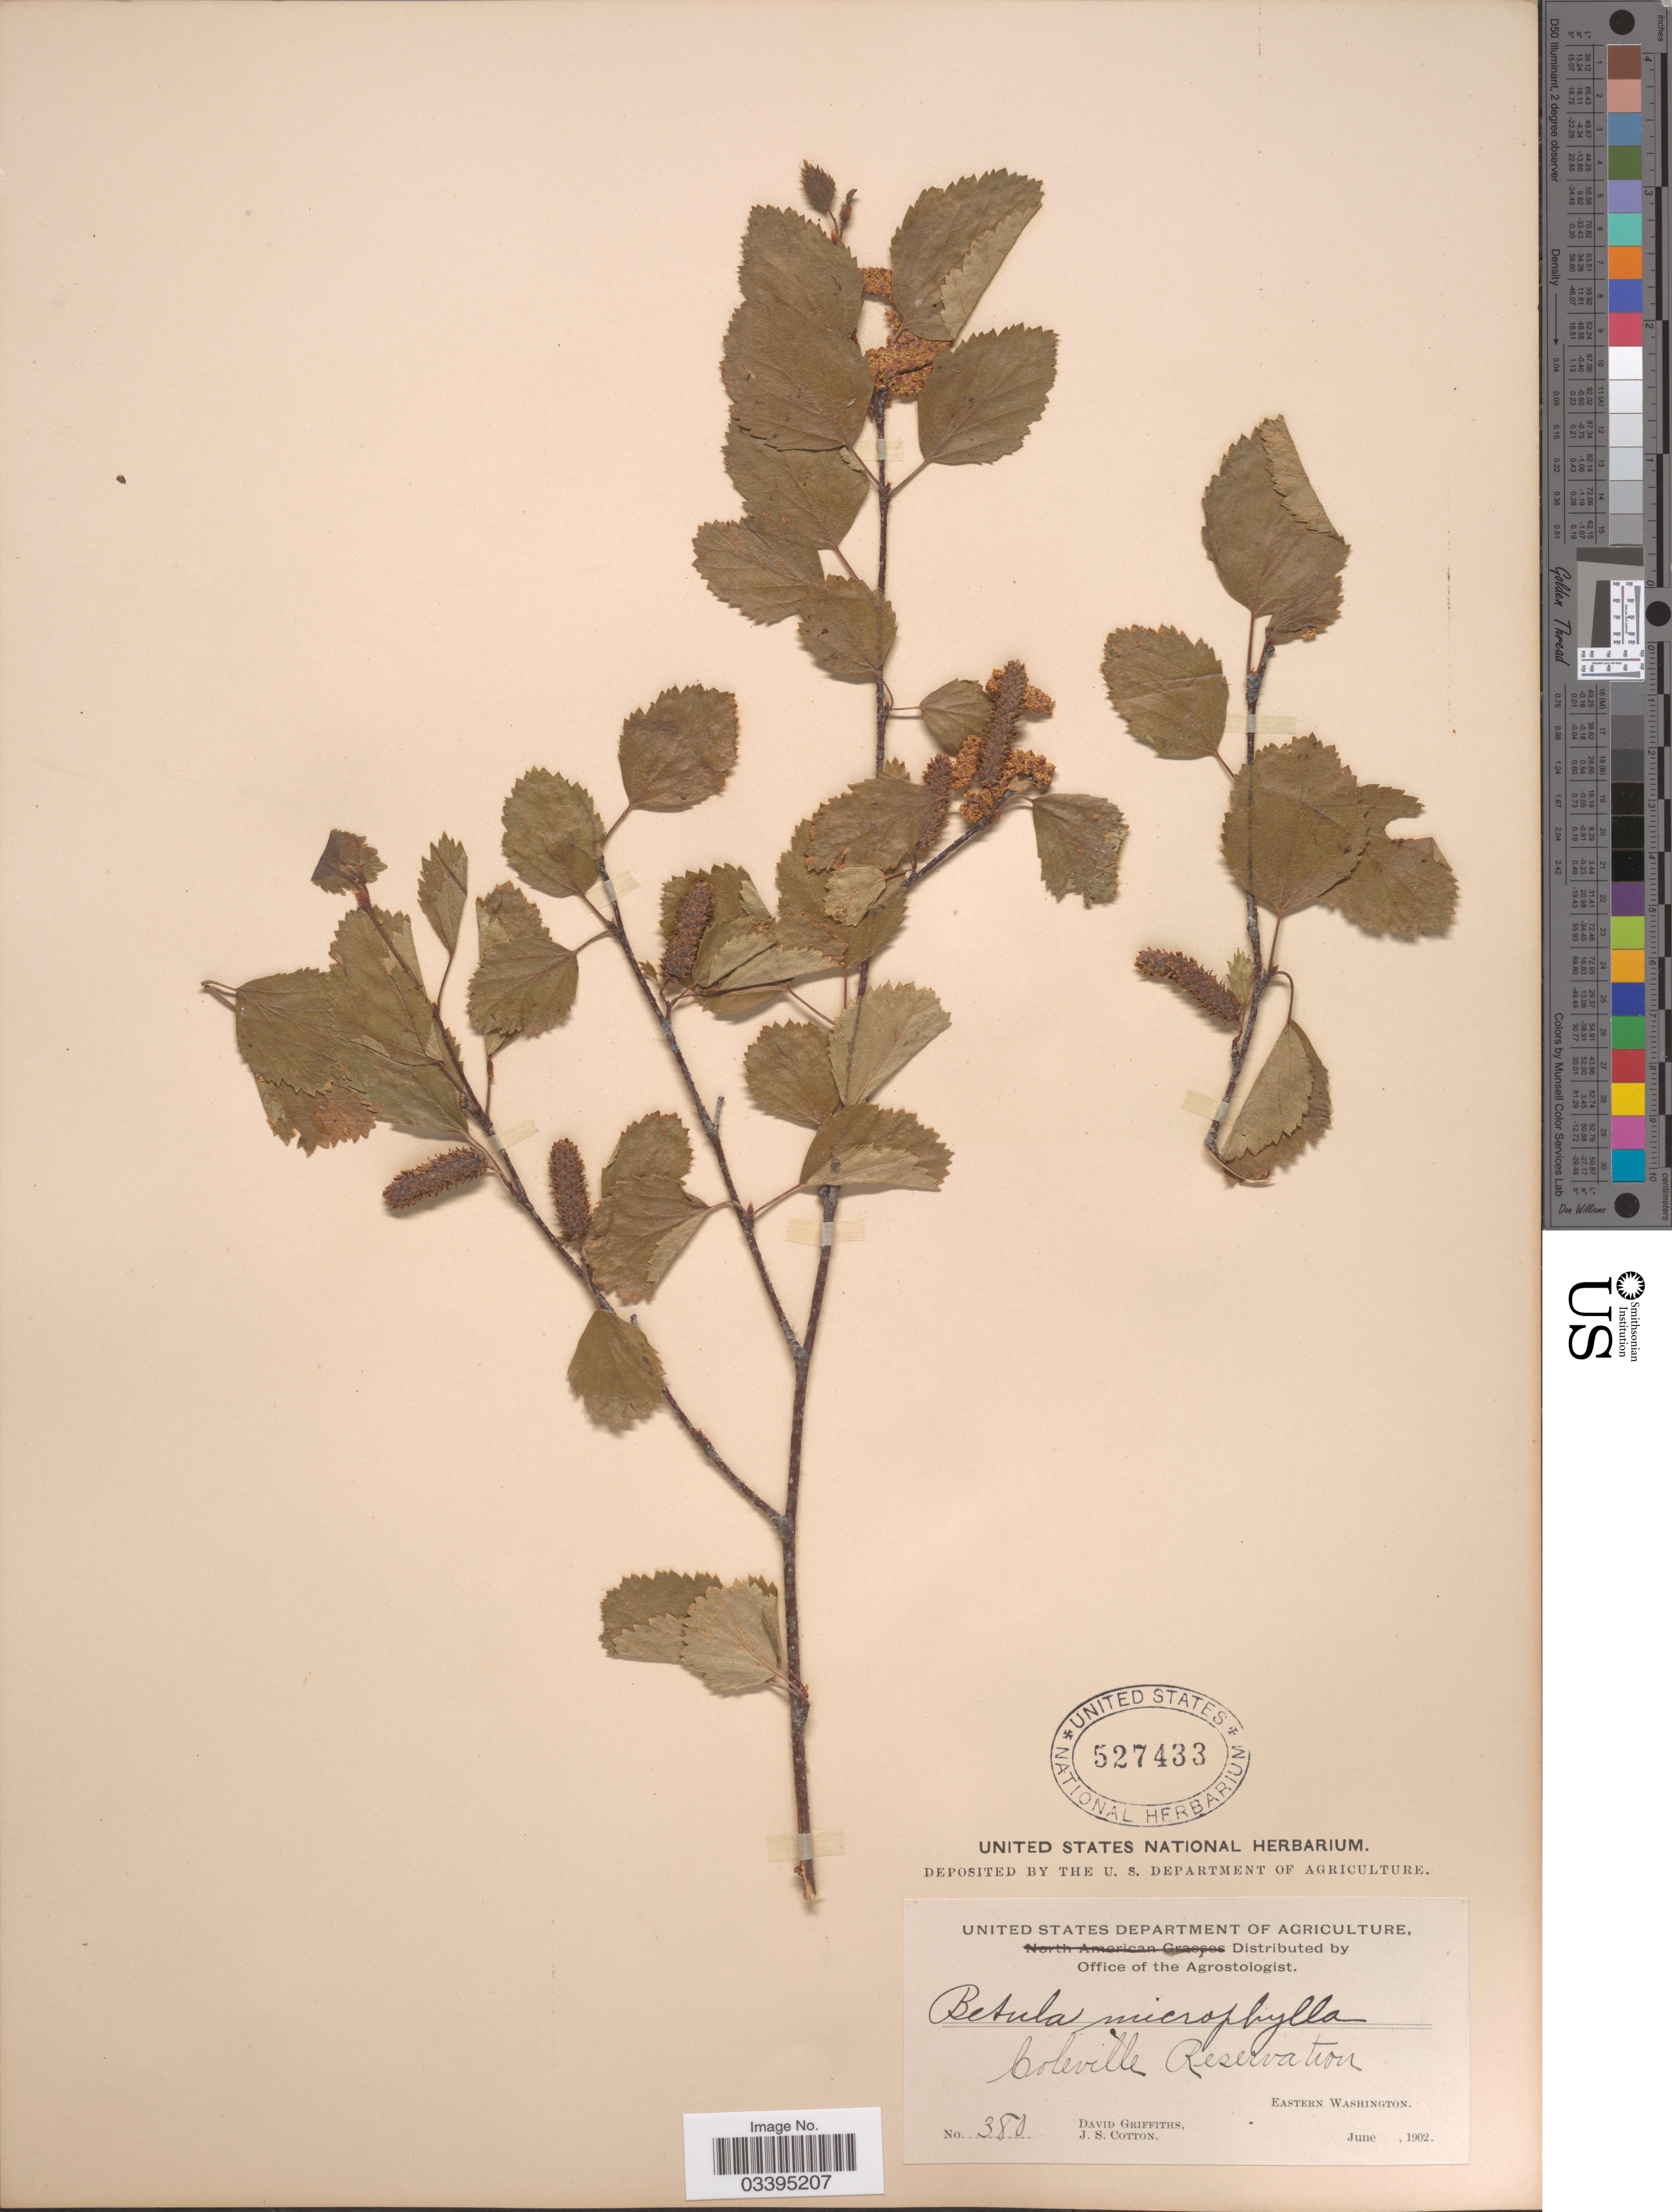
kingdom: Plantae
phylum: Tracheophyta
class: Magnoliopsida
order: Fagales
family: Betulaceae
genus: Betula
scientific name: Betula fontinalis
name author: Sarg.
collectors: D. Griffiths & J. S. Cotton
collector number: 380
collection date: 1902-06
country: United States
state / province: Washington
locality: Coleville Reservation. Eastern Washington.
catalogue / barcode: US 527433